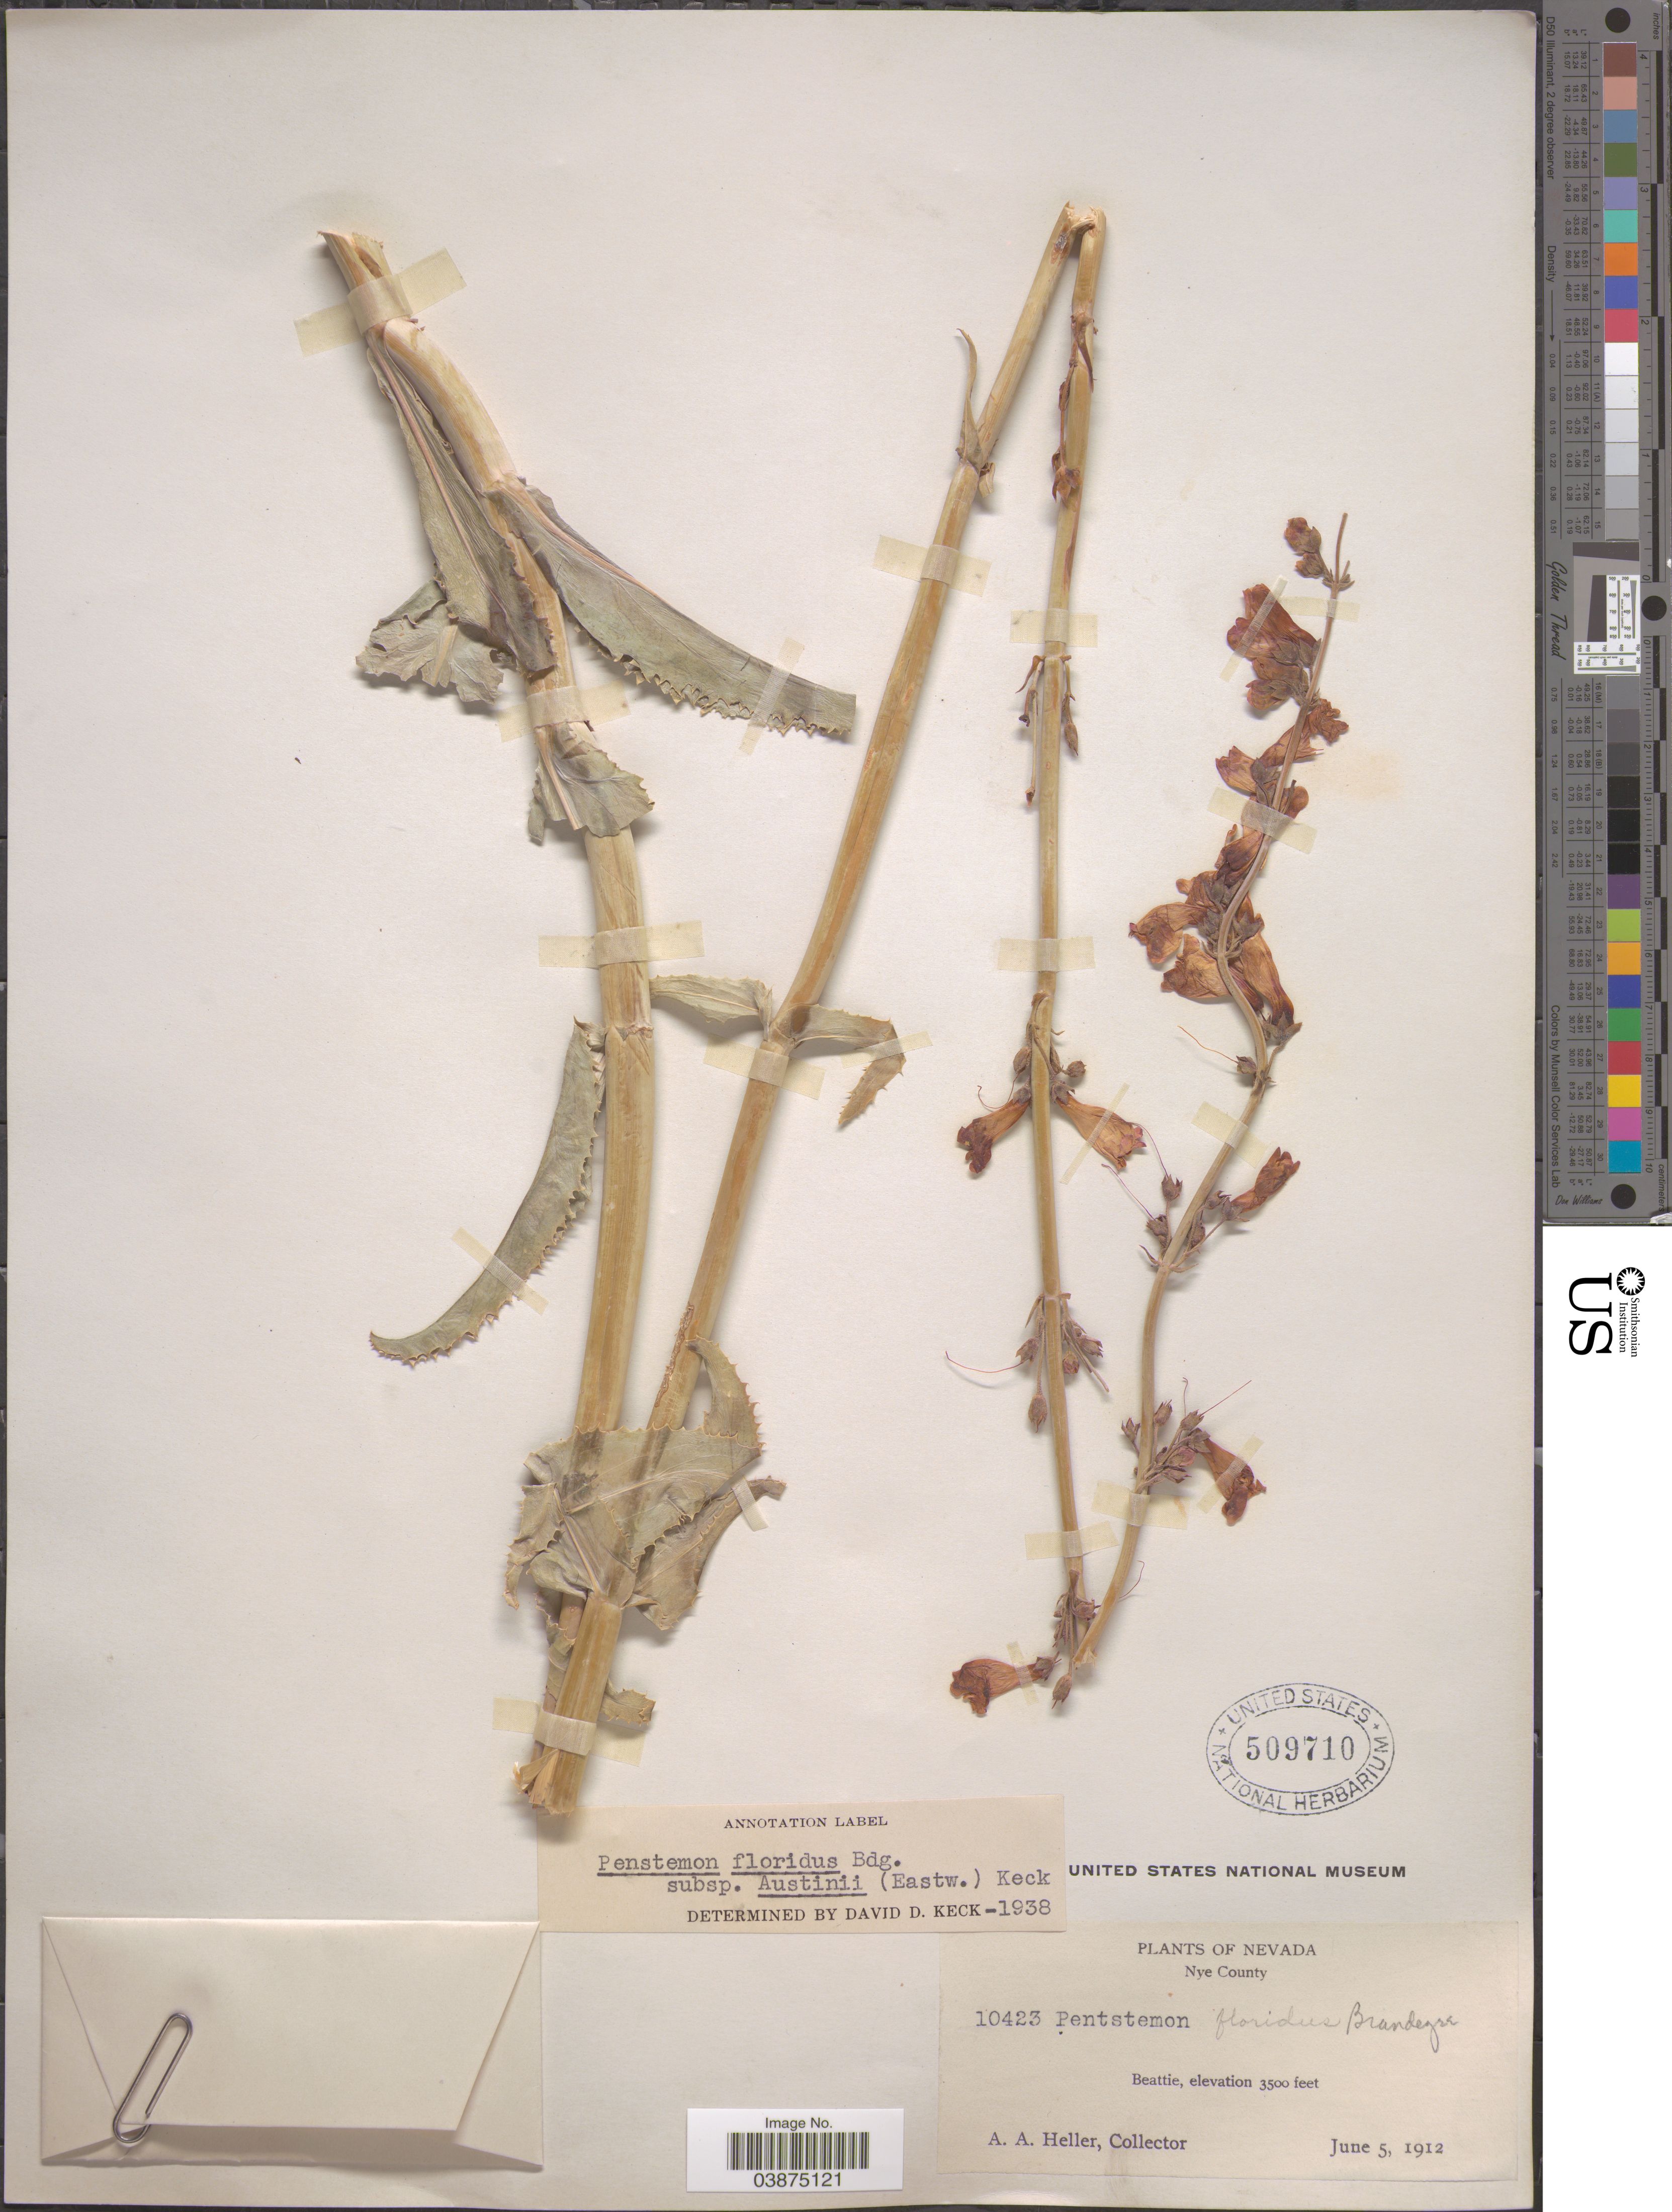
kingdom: Plantae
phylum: Tracheophyta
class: Magnoliopsida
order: Lamiales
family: Plantaginaceae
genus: Penstemon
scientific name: Penstemon floridus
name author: Brandegee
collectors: A. A. Heller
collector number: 10423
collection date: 1912-06-05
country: United States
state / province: Nevada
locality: Nye County. Beattie.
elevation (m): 1067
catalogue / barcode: US 509710